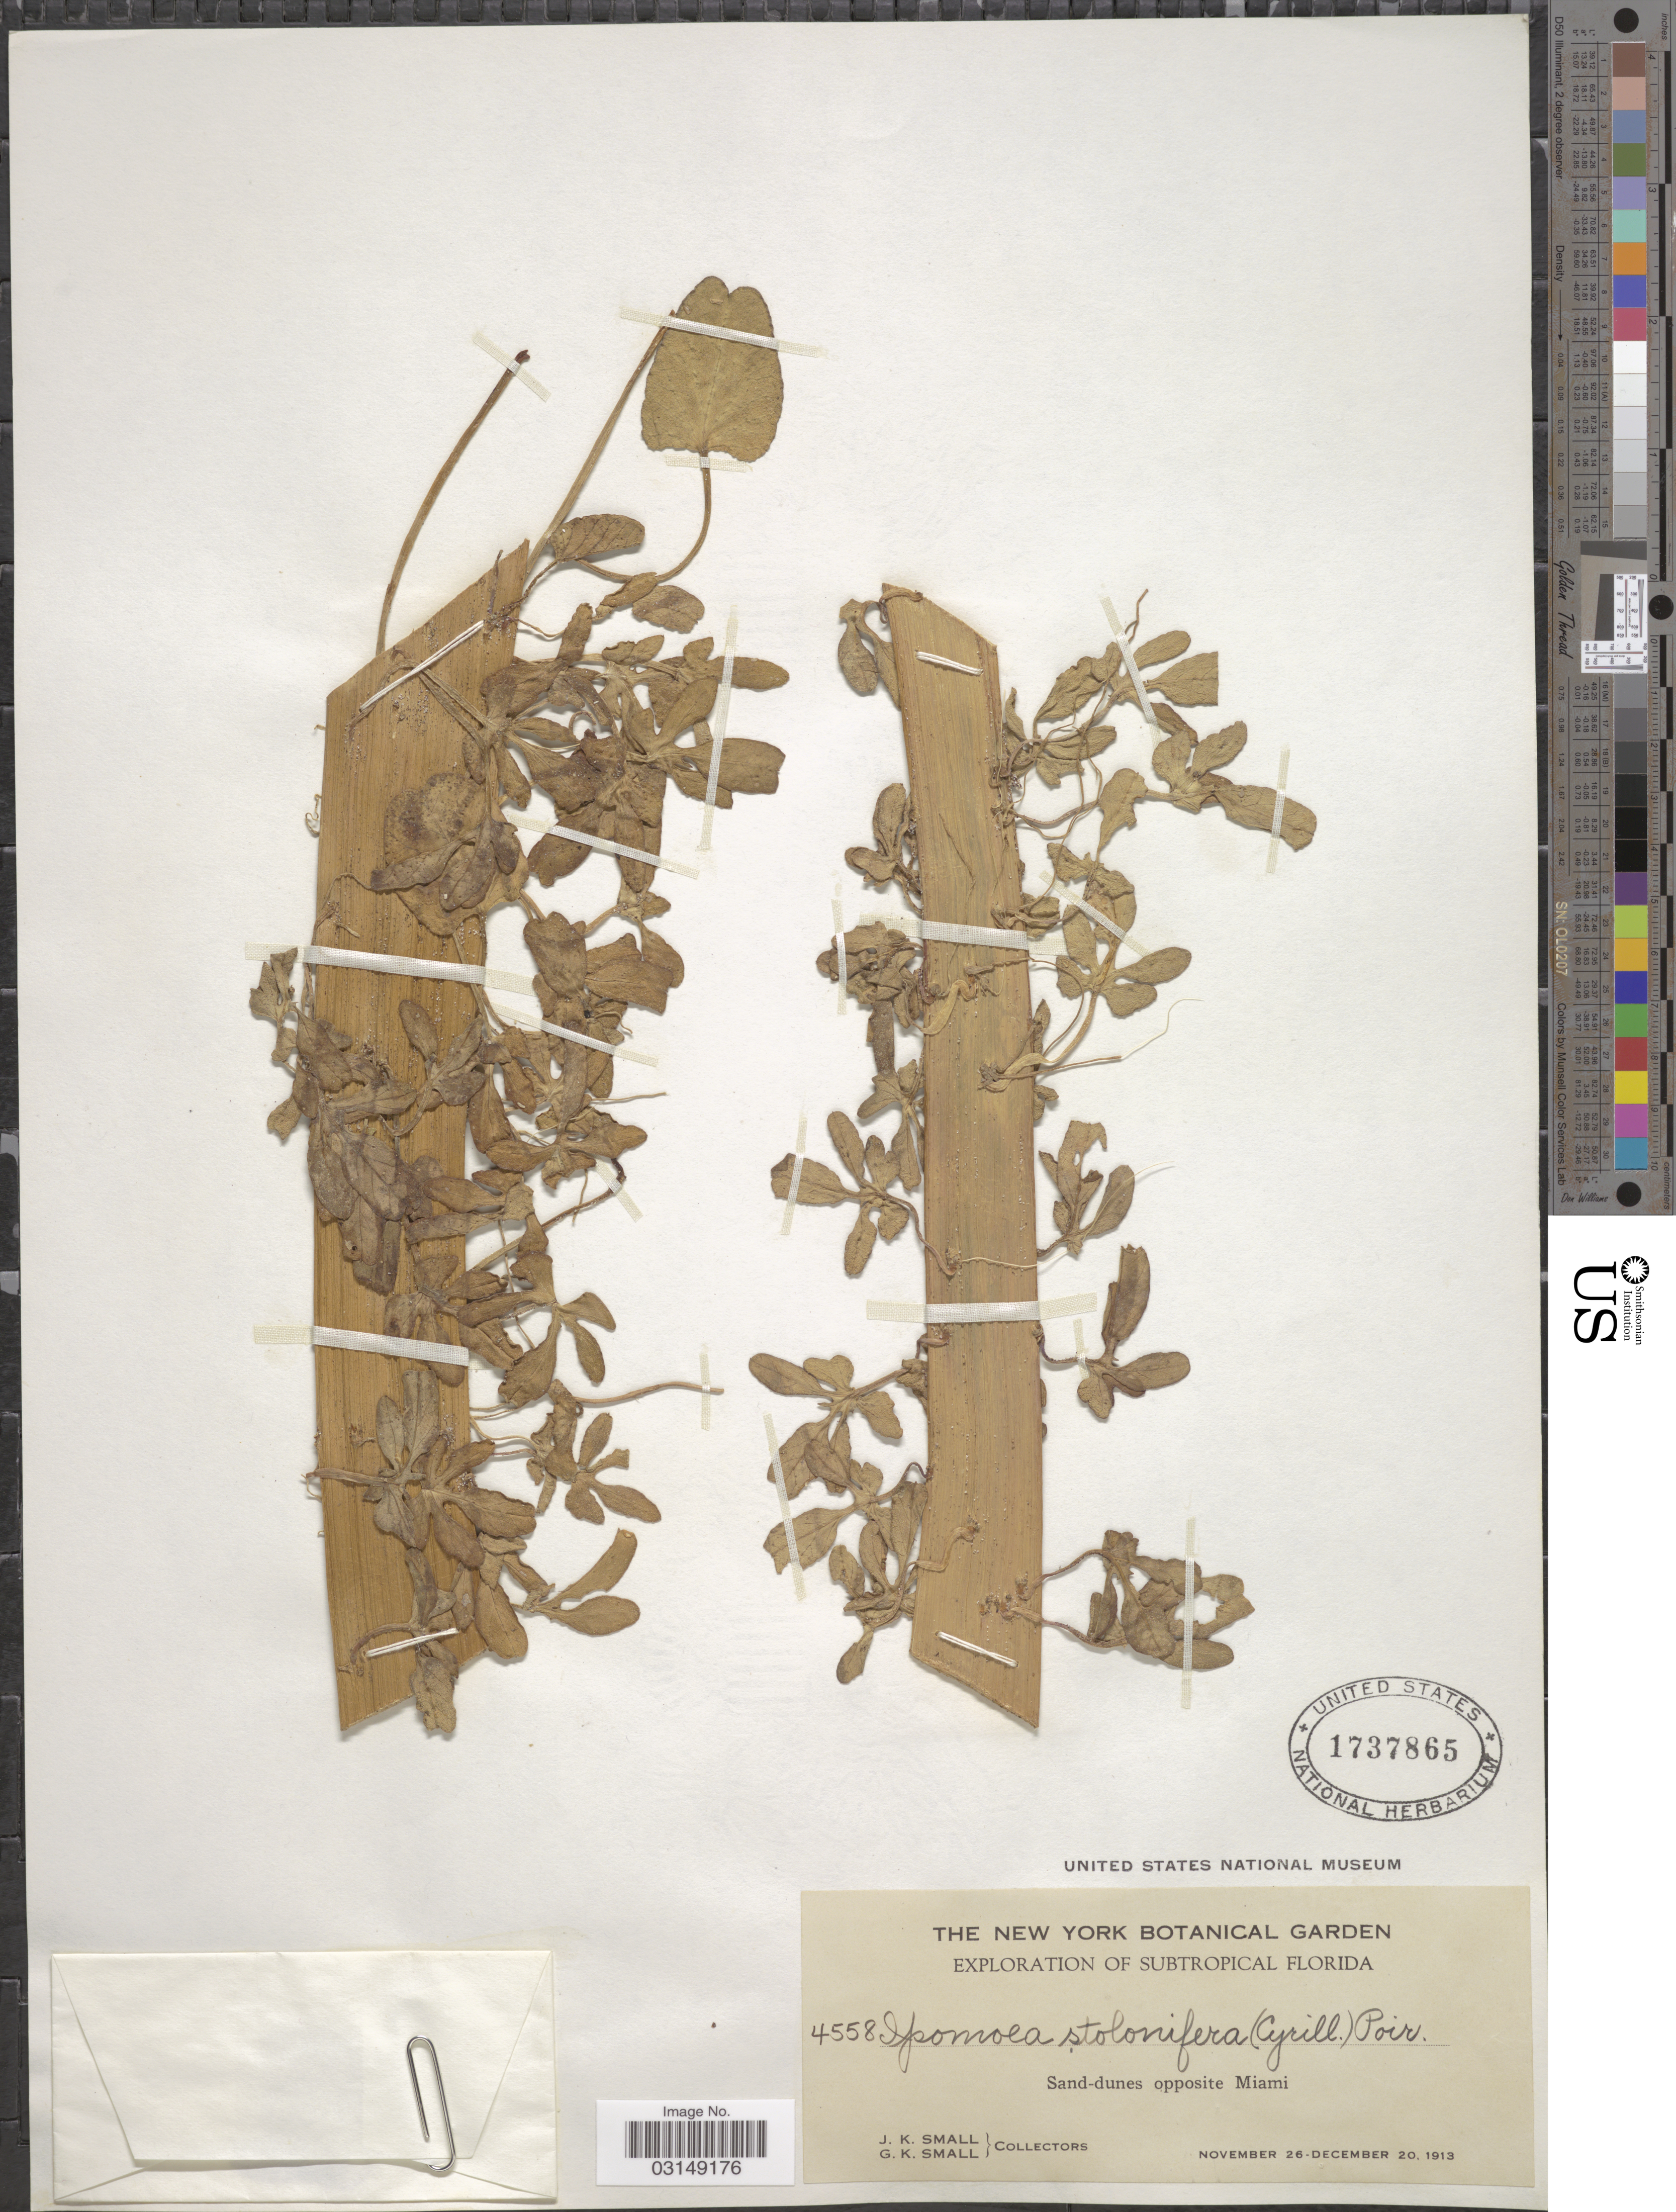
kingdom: Plantae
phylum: Tracheophyta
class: Magnoliopsida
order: Solanales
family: Convolvulaceae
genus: Ipomoea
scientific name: Ipomoea stolonifera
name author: (Cirillo) J.F. Gmel.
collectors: J. K. Small & G. K. Small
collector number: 4558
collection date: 1913-11-26/1913-12-20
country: United States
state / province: Florida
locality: Subtropical Florida. Sand-dunes opposite Miami.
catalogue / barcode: US 1737865